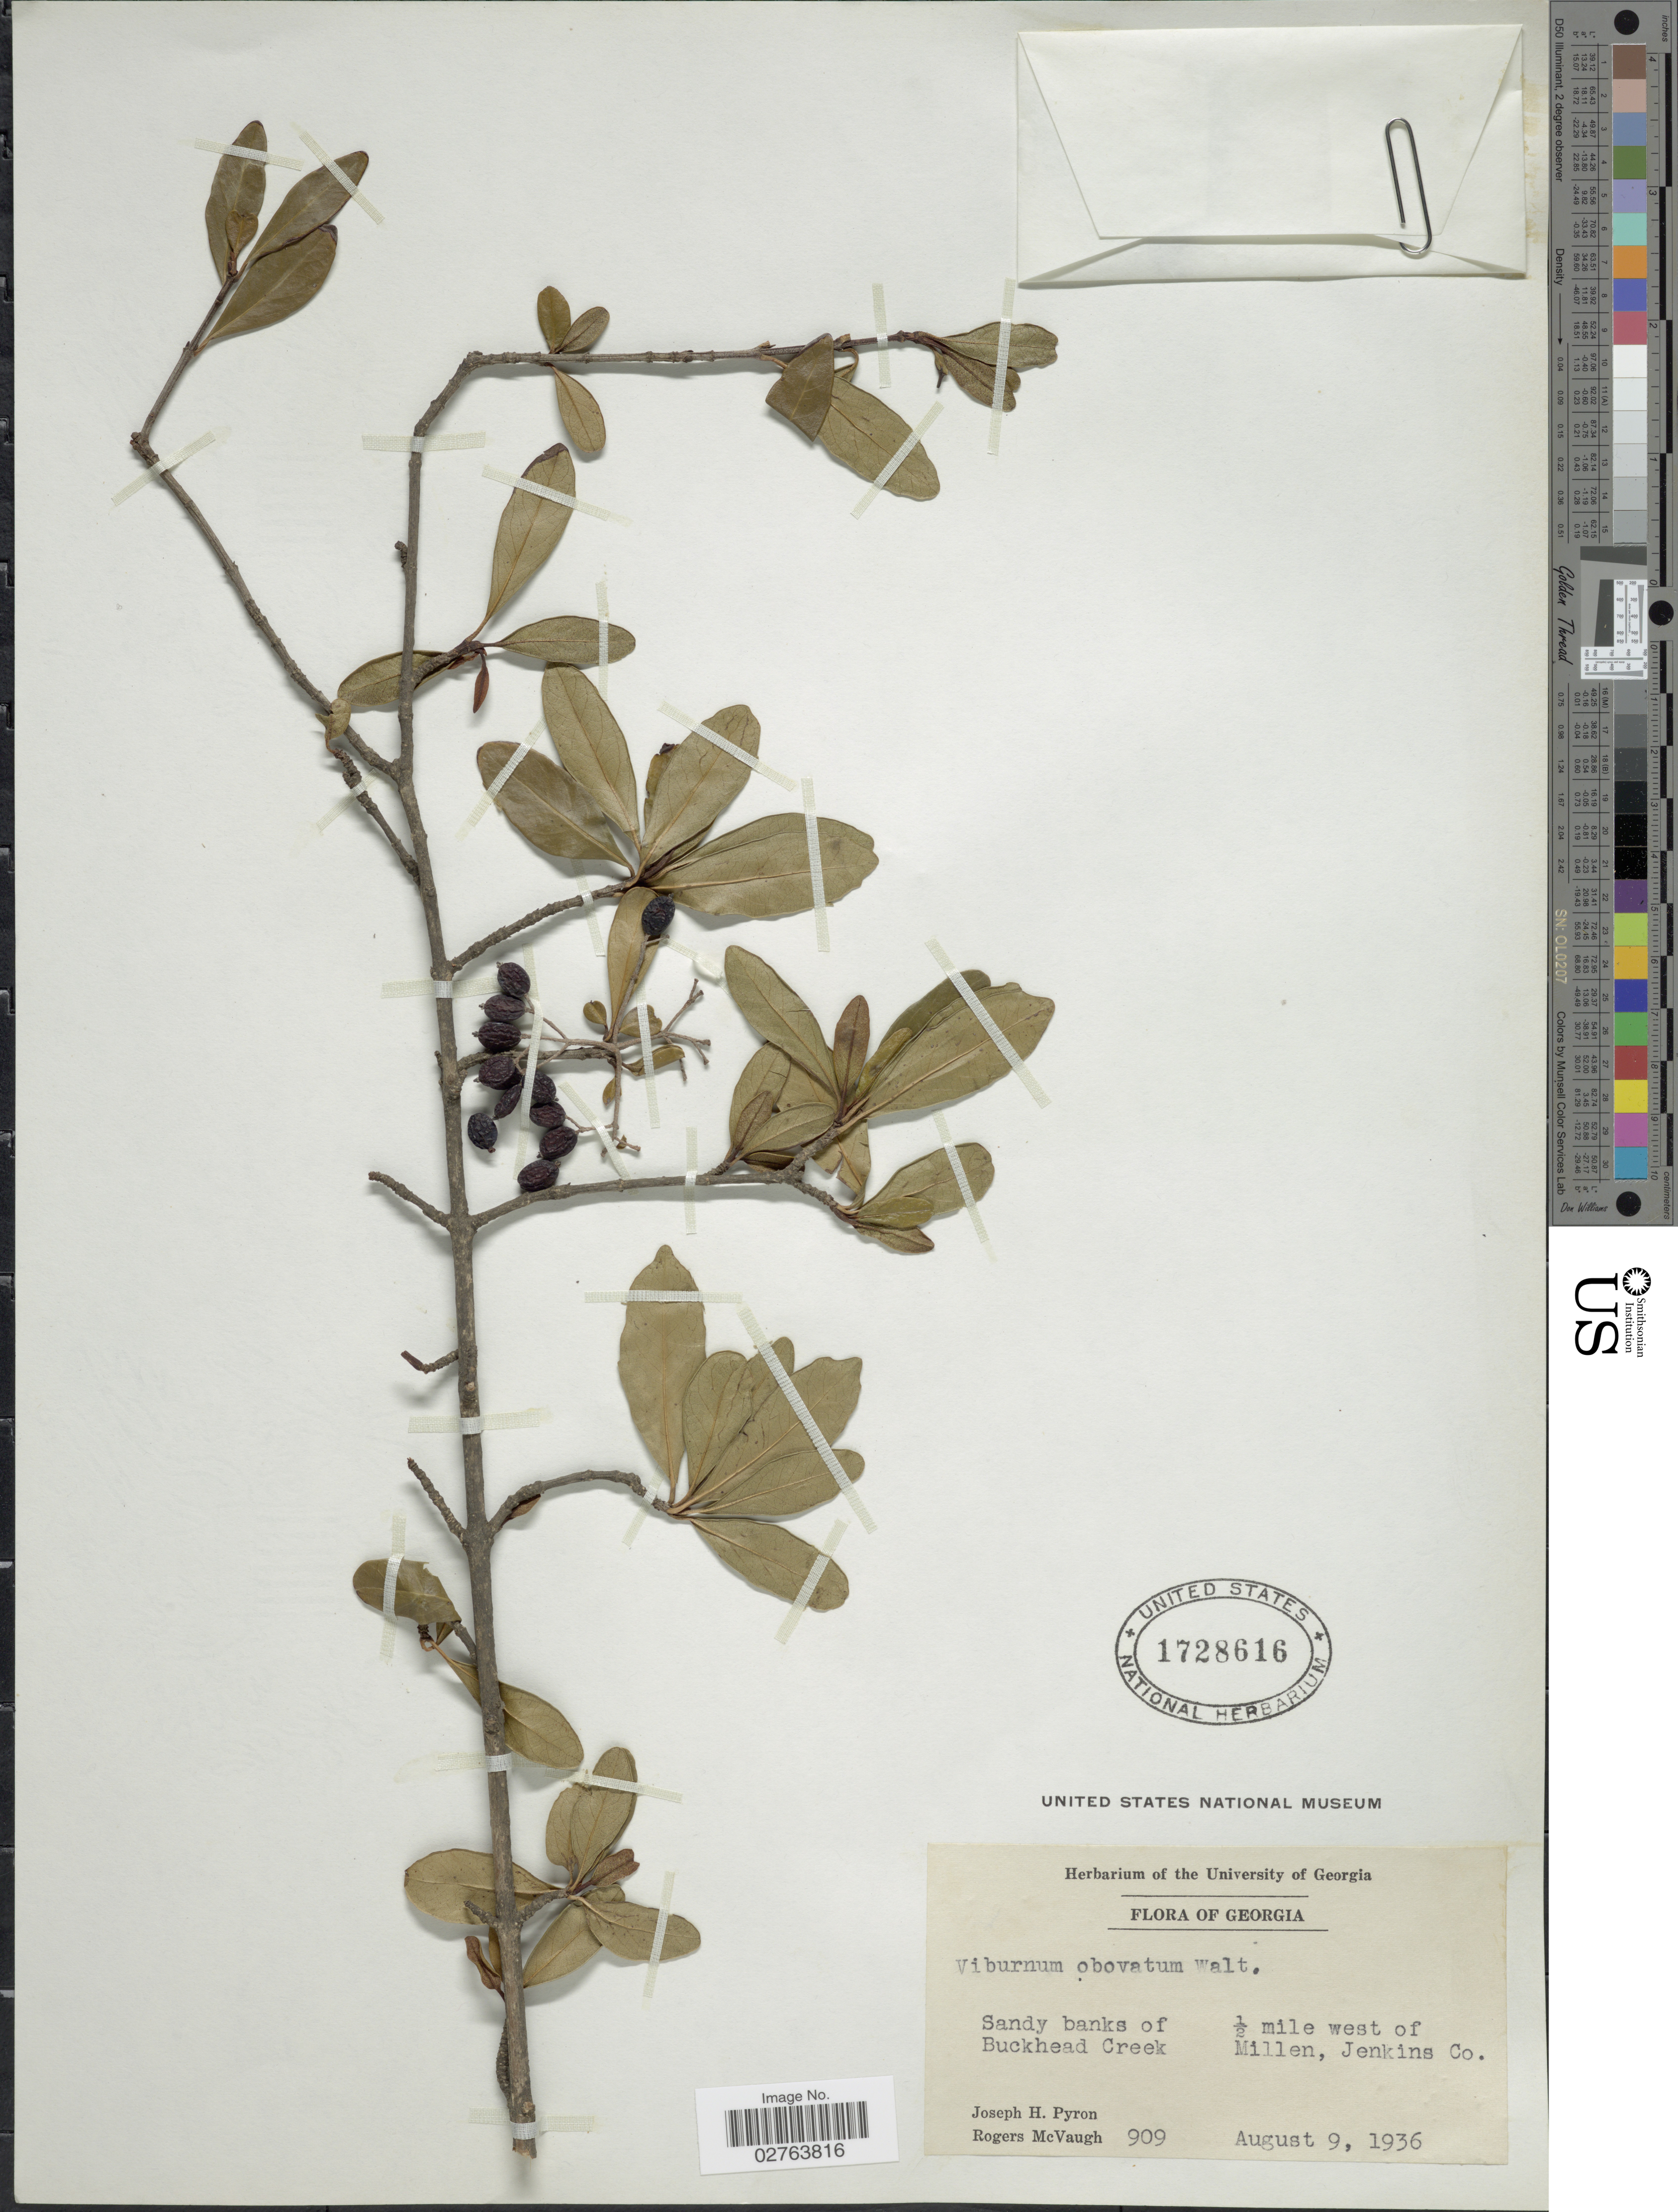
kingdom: Plantae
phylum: Tracheophyta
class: Magnoliopsida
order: Dipsacales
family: Viburnaceae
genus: Viburnum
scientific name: Viburnum obovatum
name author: Walter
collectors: J. H. Pyron & R. McVaugh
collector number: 909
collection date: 1936-08-09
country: United States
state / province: Georgia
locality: Sandy banks of Buckhead Creek. 1/2 mile west of Millen, Jenkins Co.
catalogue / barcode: US 1728616